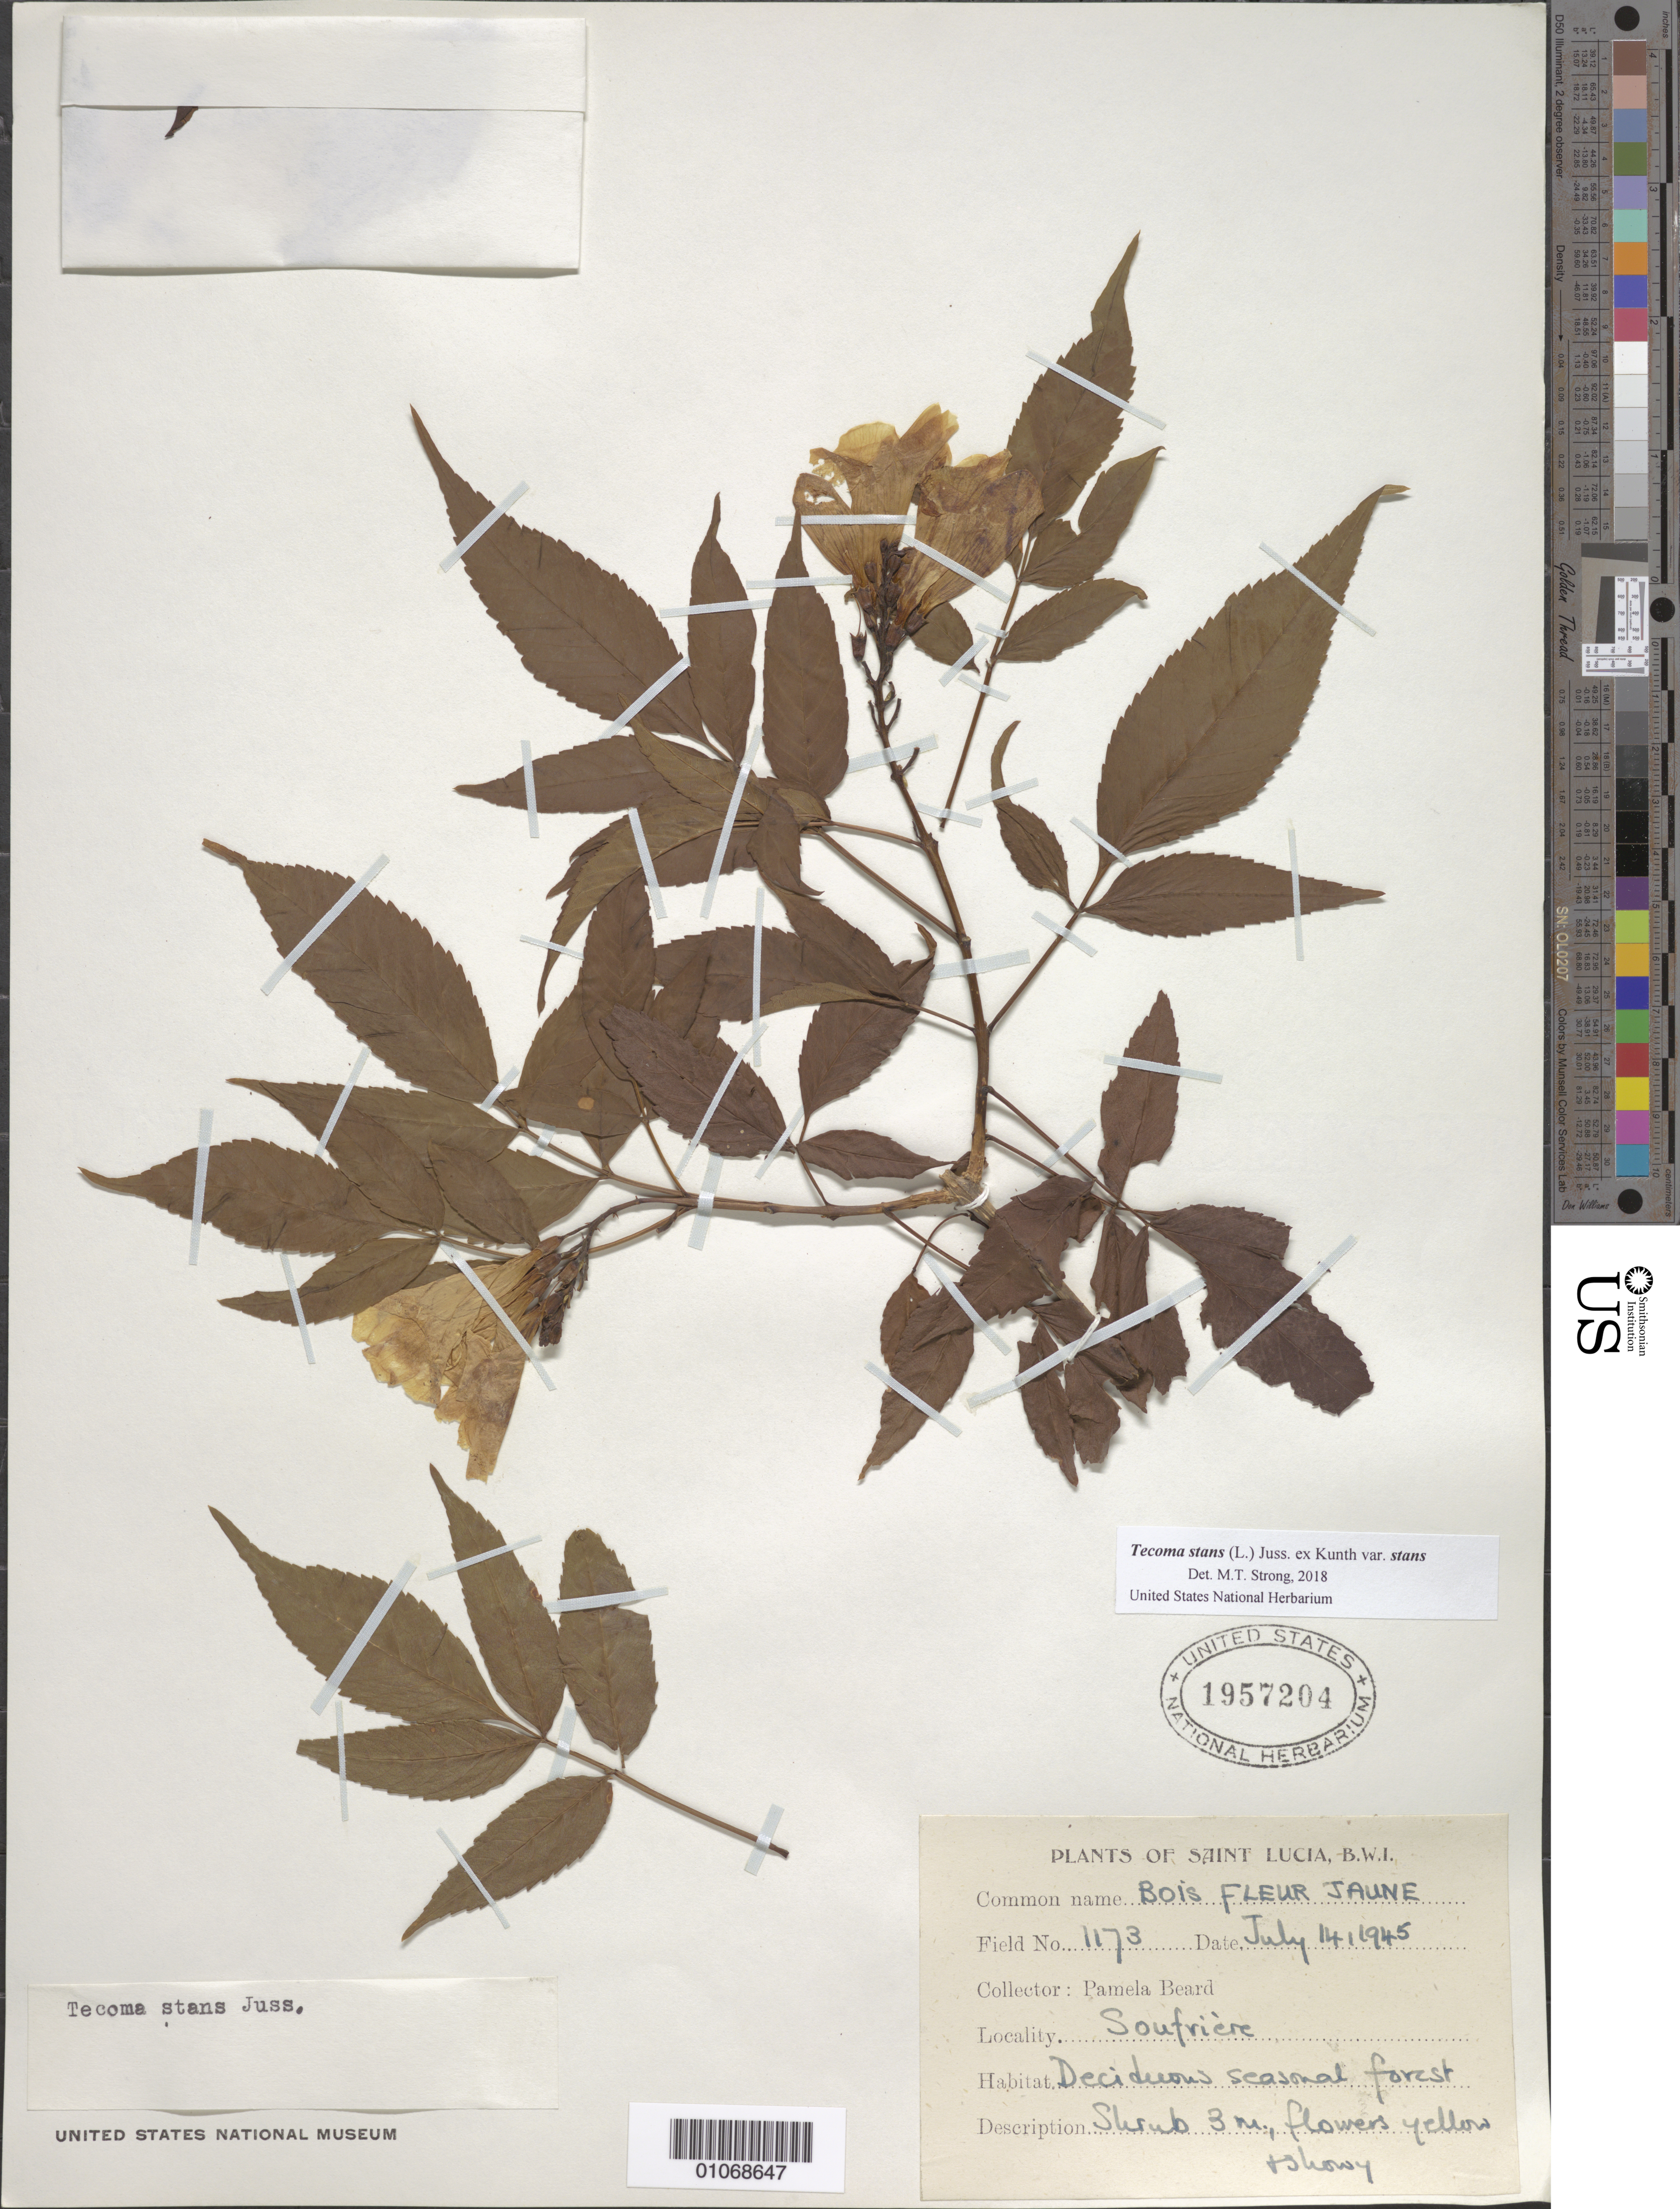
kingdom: Plantae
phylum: Tracheophyta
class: Magnoliopsida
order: Lamiales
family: Bignoniaceae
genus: Tecoma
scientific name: Tecoma stans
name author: (L.) Juss. ex Kunth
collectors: P. Beard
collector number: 1173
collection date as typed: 14 Jul 1945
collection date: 1945-07-14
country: St. Lucia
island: St. Lucia I.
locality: Soufriere, deciduous seasonal forest.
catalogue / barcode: US 1957204